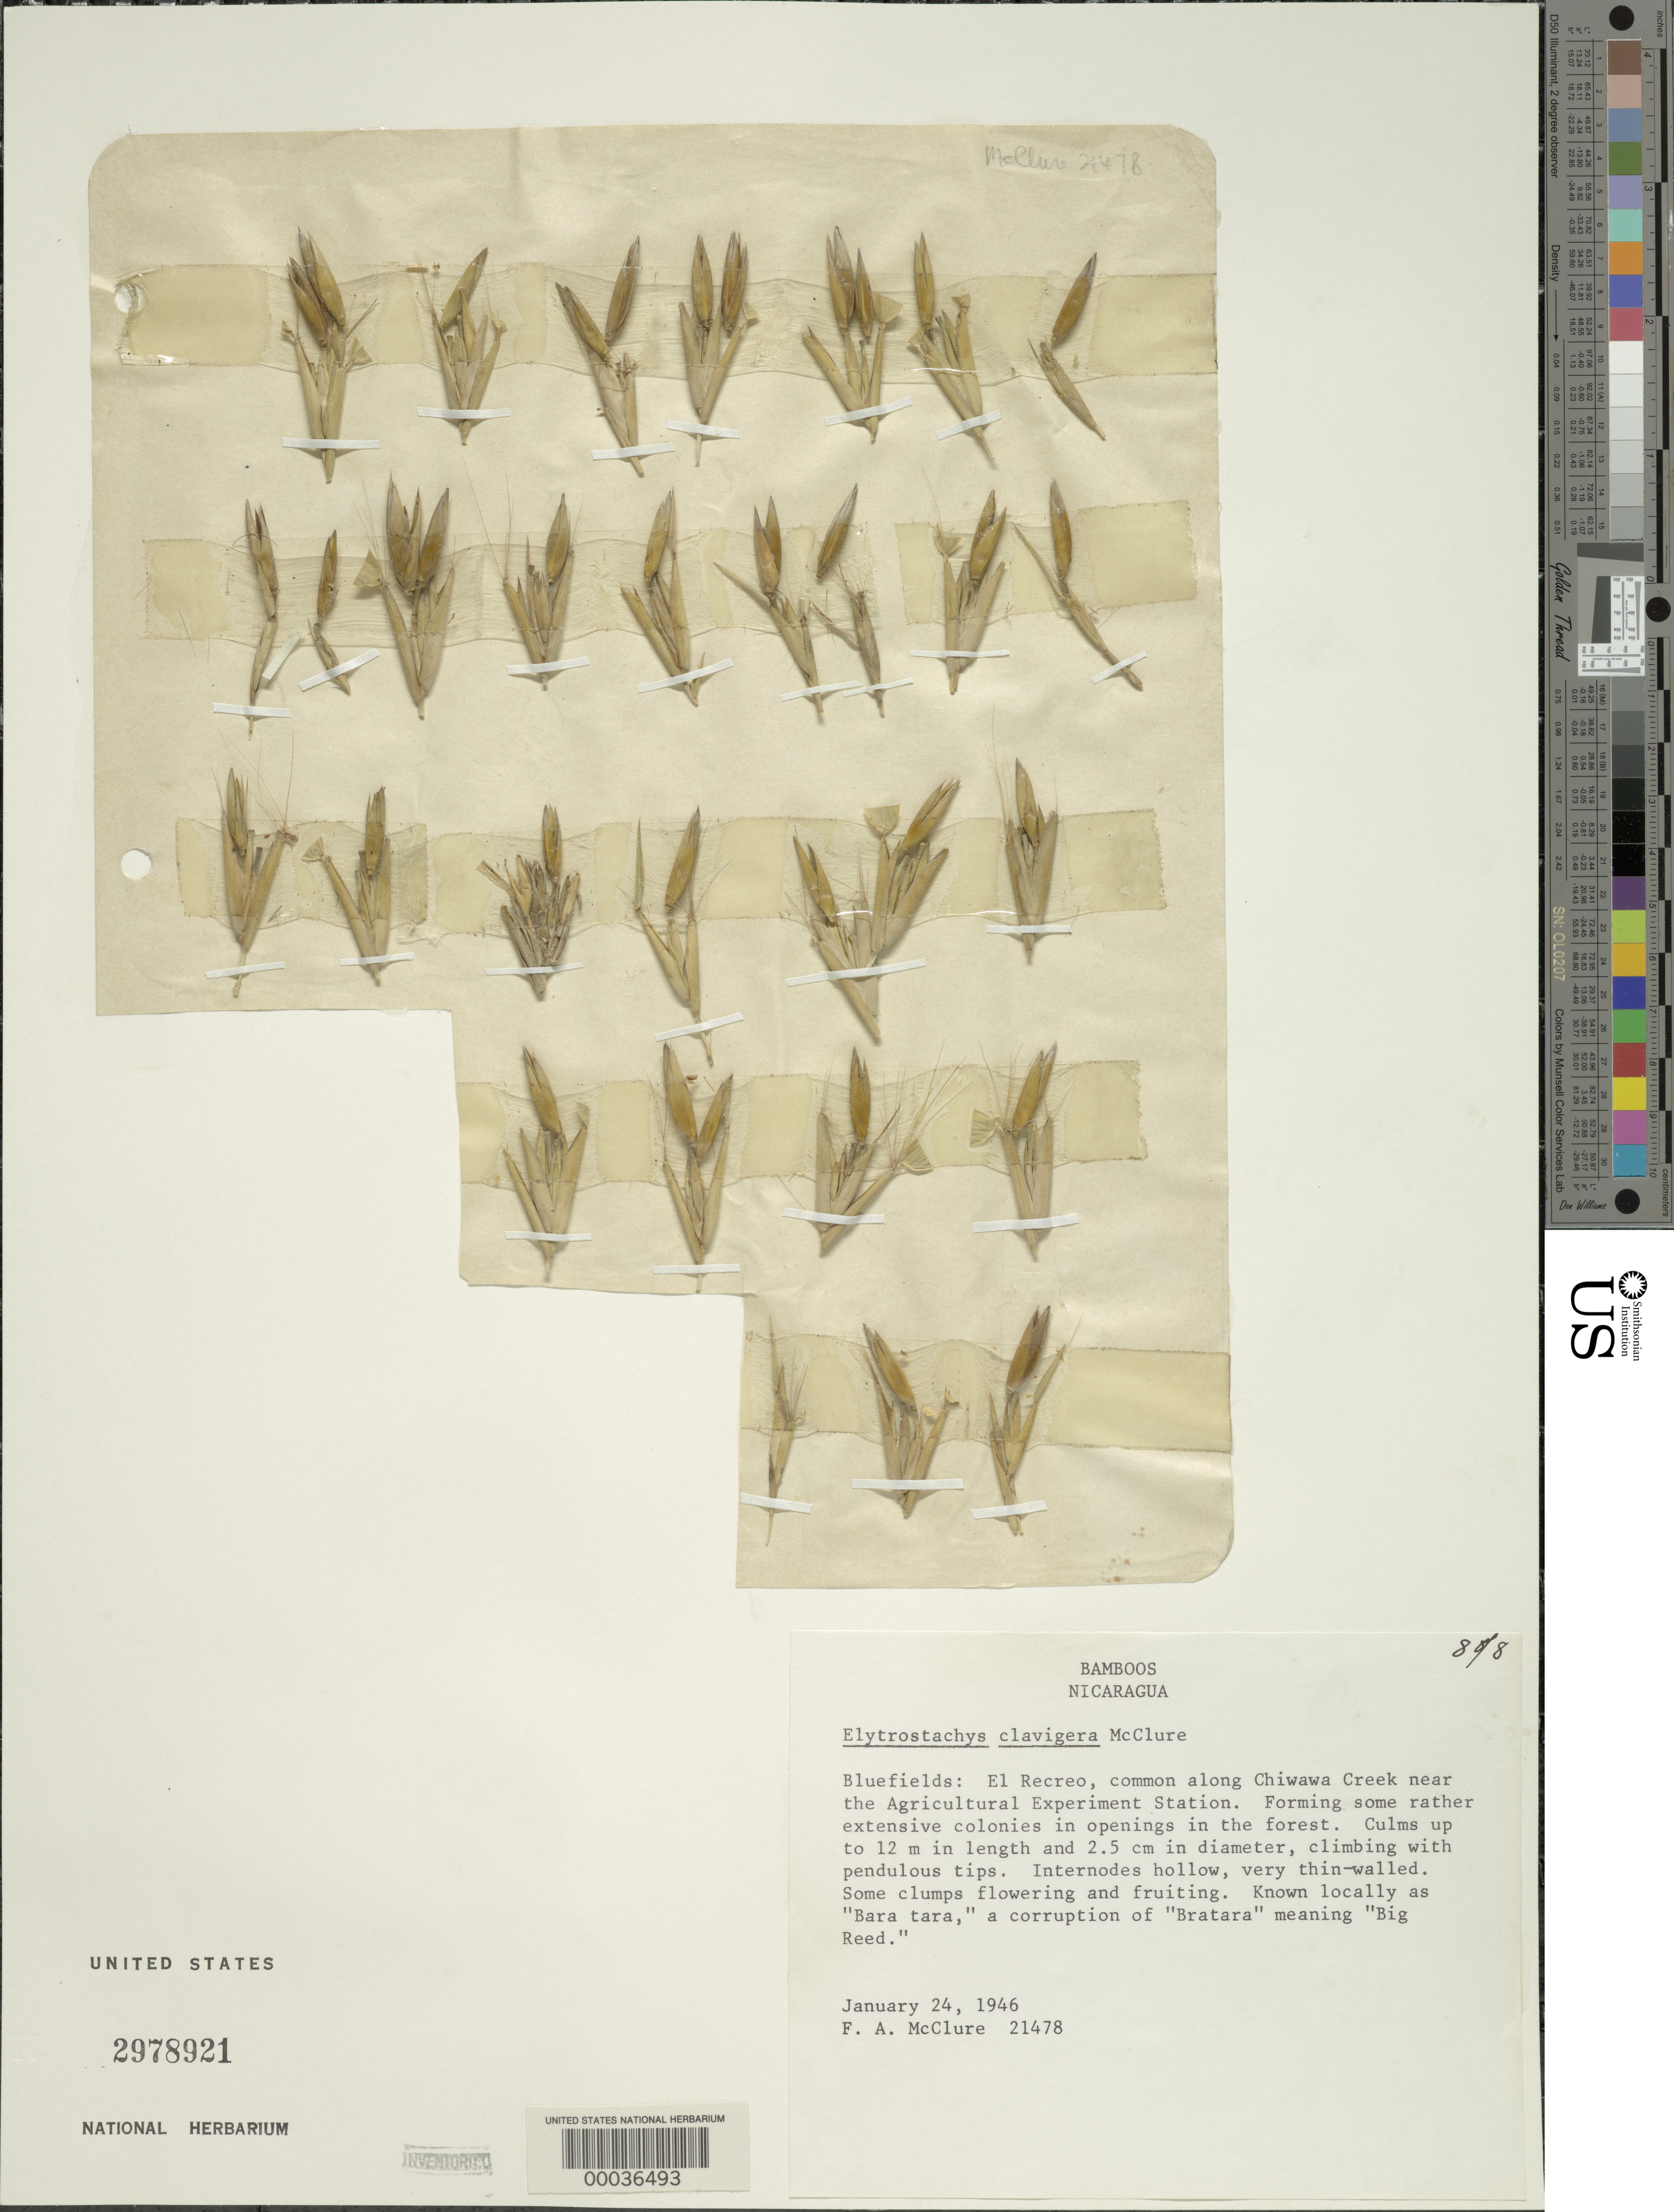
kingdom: Plantae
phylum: Tracheophyta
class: Liliopsida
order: Poales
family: Poaceae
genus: Elytrostachys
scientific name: Elytrostachys clavigera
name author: McClure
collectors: F. A. McClure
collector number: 21478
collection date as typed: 24 Jan 1946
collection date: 1946-01-24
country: Nicaragua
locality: Bluefields: el recreo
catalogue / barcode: US 2978921